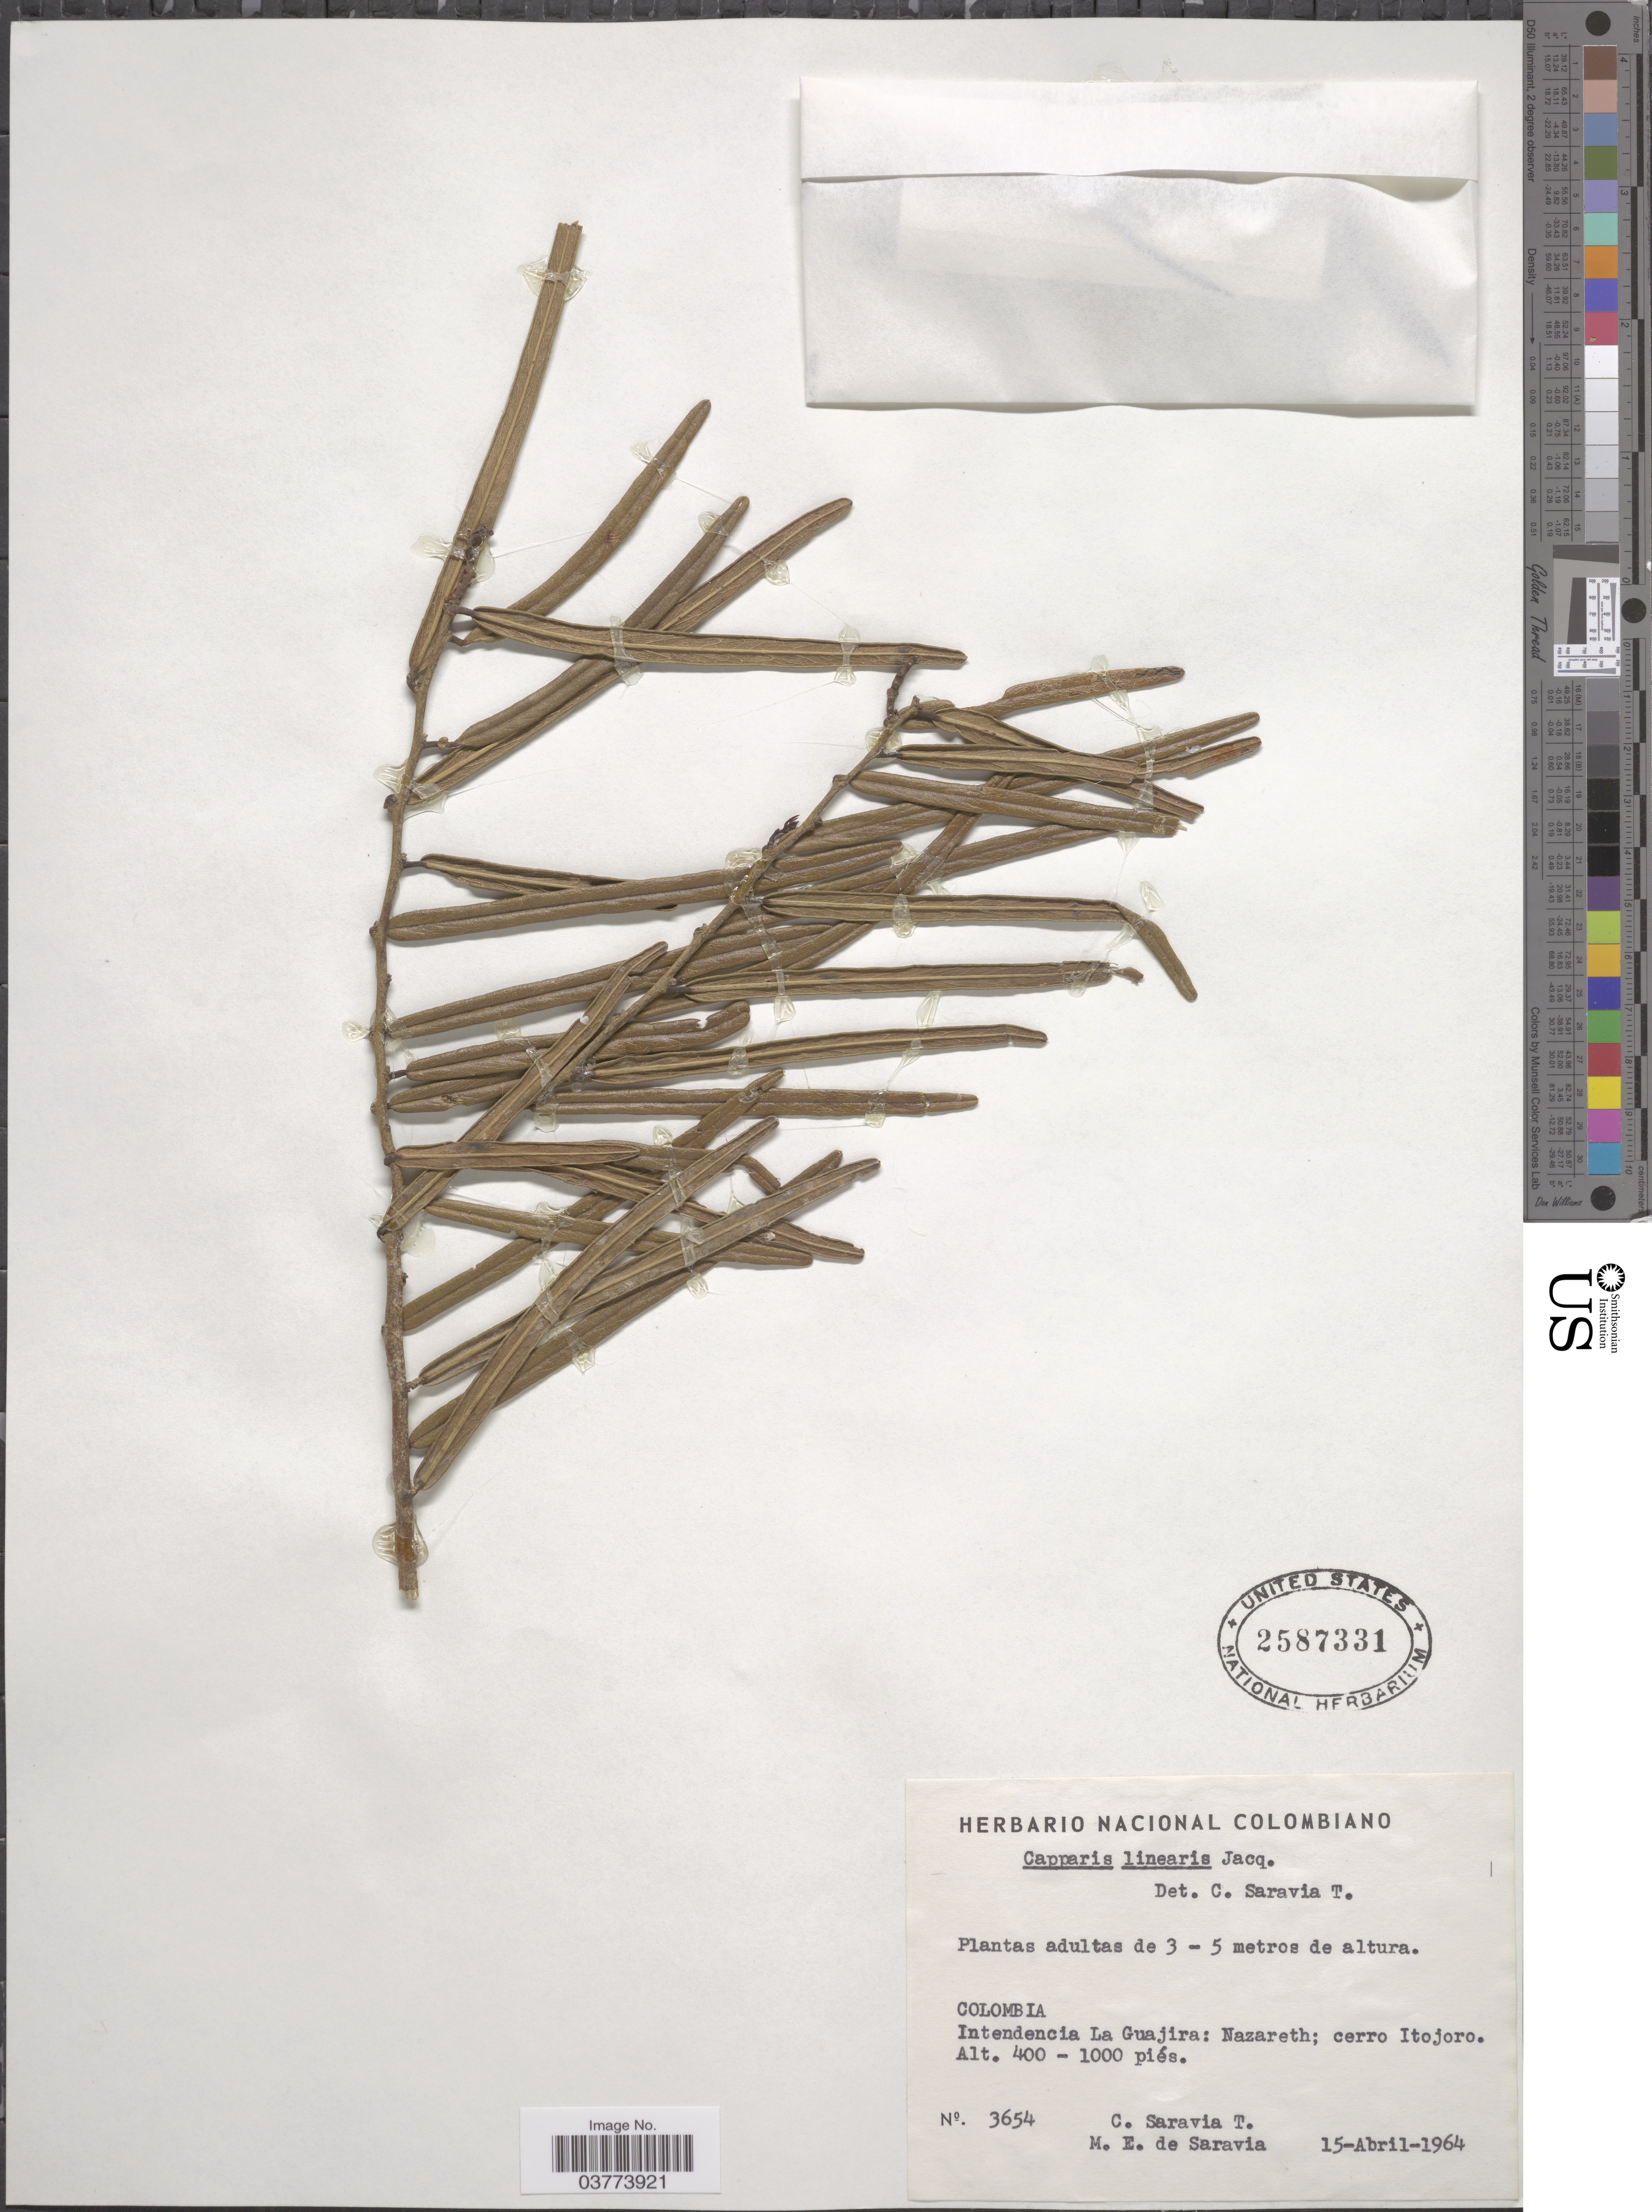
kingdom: Plantae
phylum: Tracheophyta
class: Magnoliopsida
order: Brassicales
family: Capparaceae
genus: Cynophalla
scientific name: Cynophalla linearis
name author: (Jacq.) J. Presl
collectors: C. Saravia T. & M. de Saravia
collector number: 3654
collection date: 1964-04-15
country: Colombia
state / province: La Guajira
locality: Intendencia La Guajira: Nazareth; cerro Itojoro.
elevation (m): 122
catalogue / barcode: US 2587331